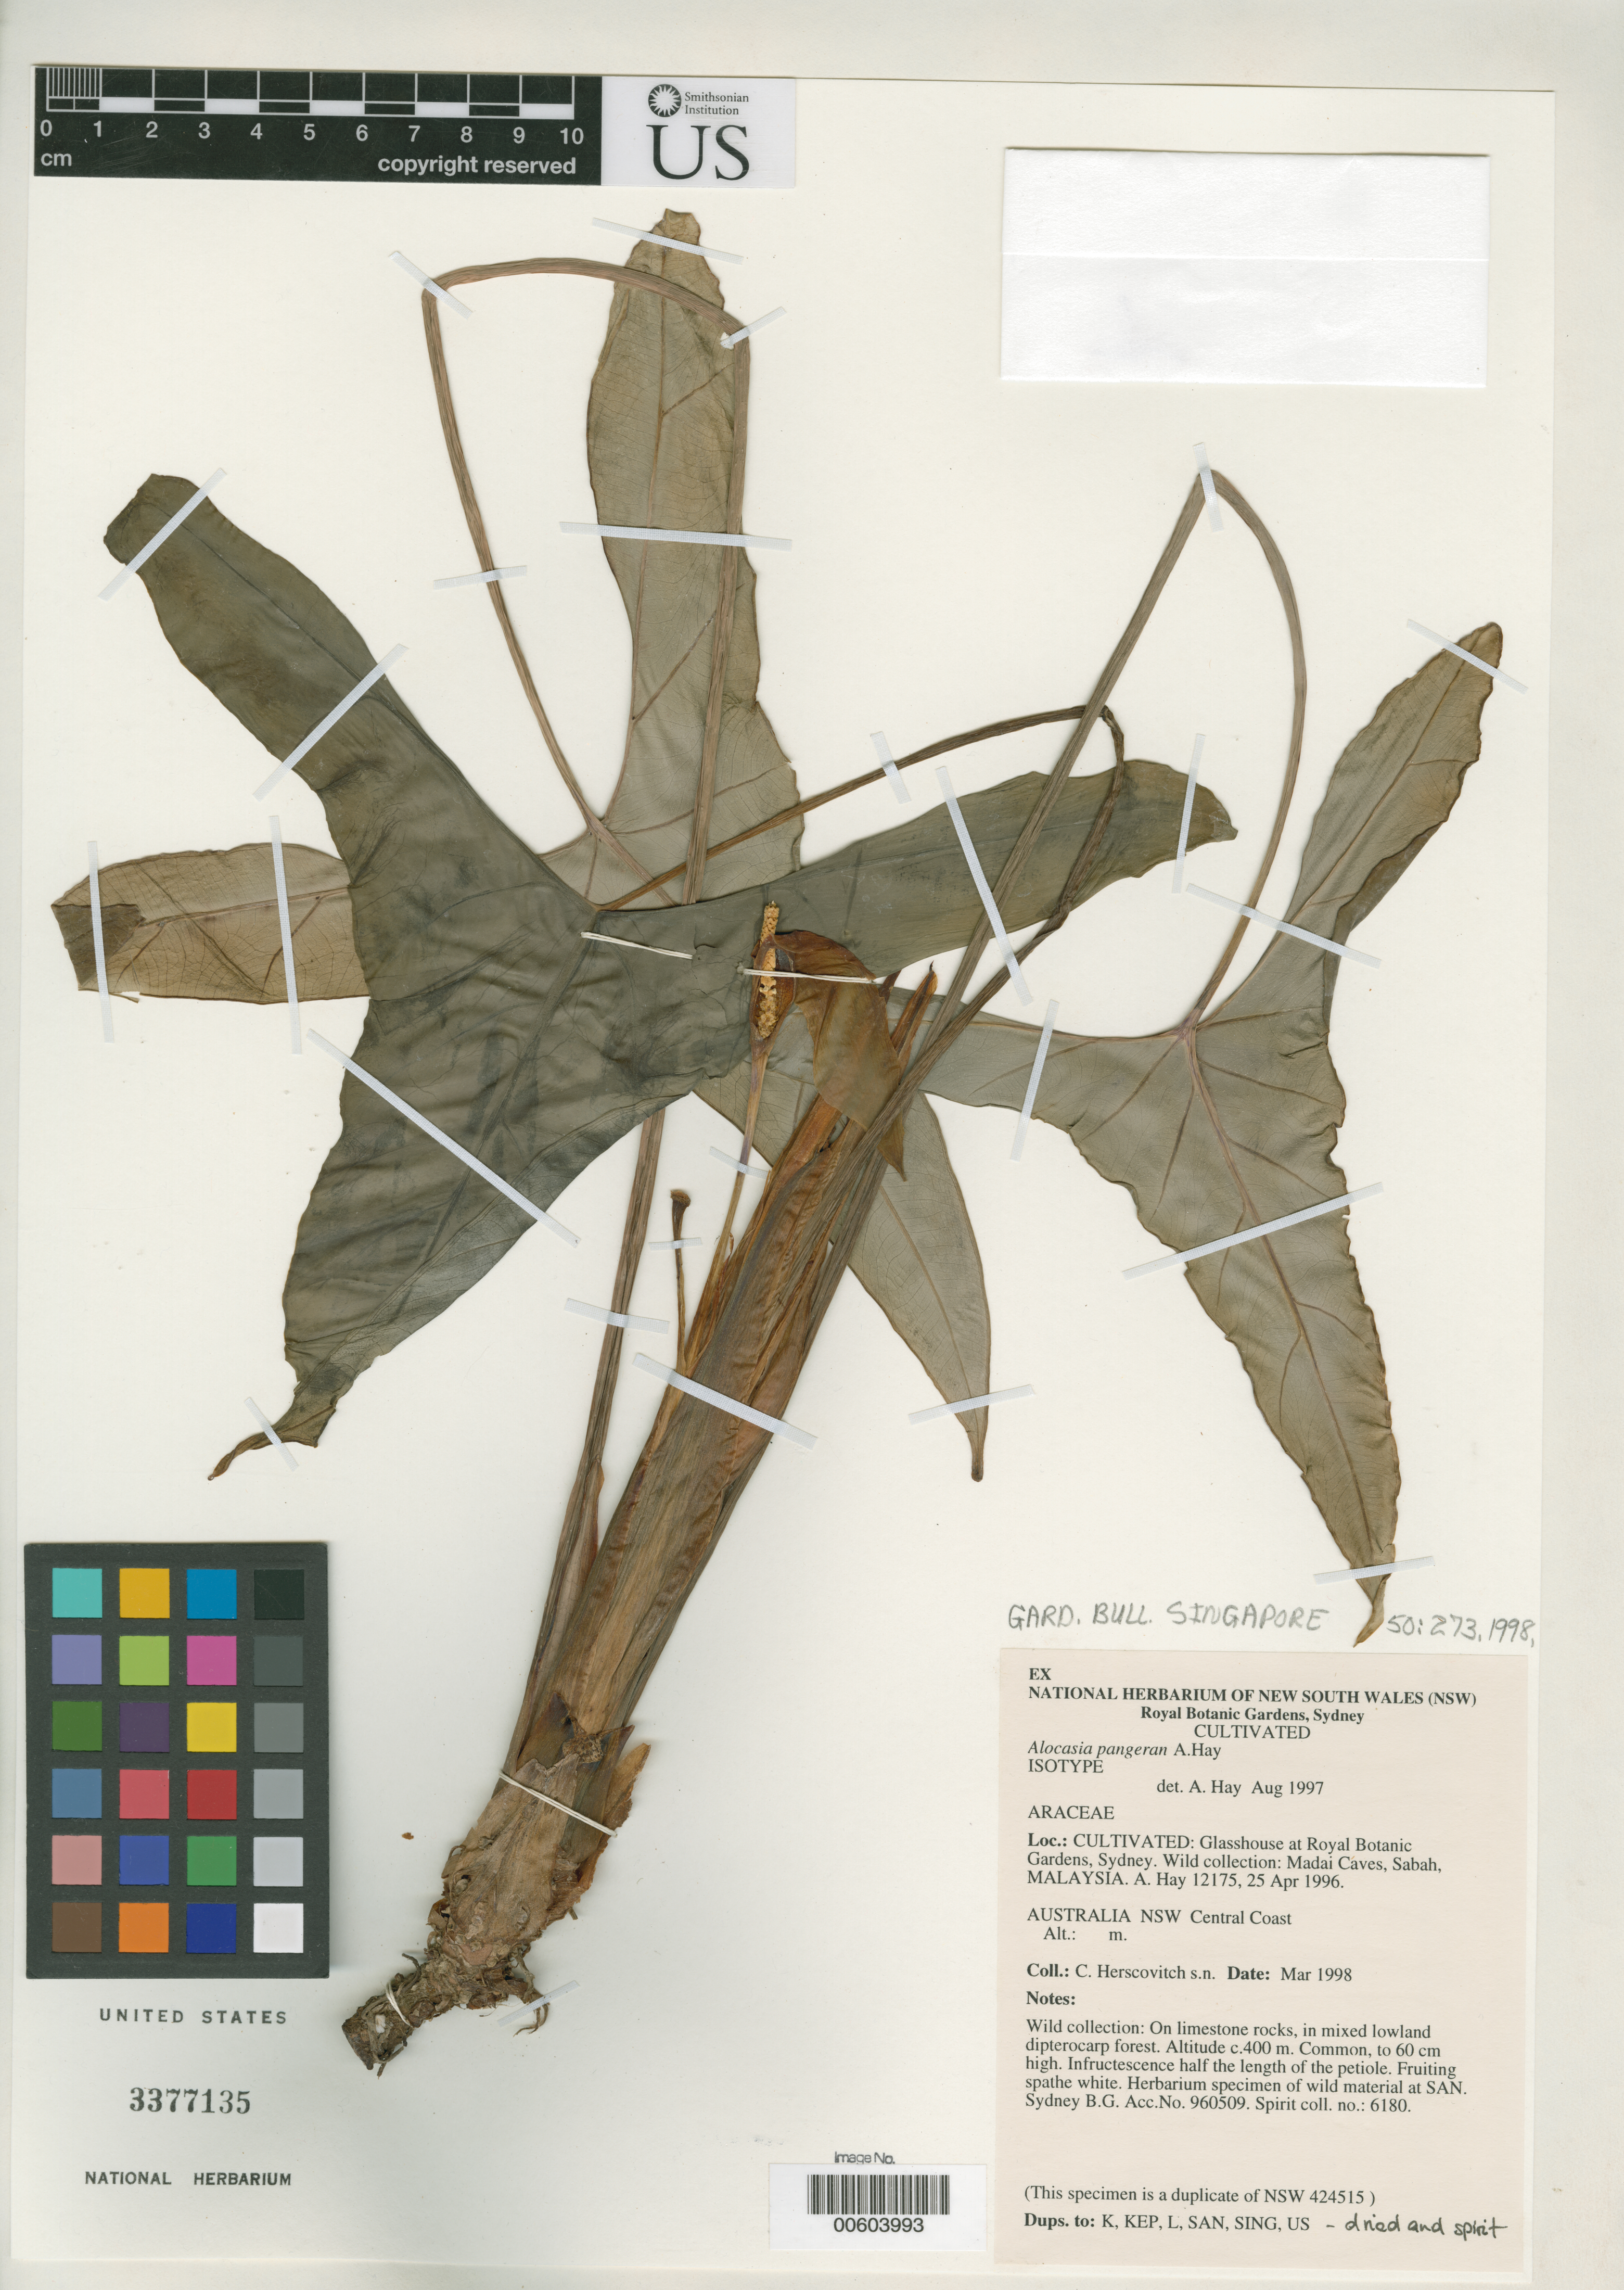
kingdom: Plantae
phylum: Tracheophyta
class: Liliopsida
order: Alismatales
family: Araceae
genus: Alocasia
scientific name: Alocasia pangeran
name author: A. Hay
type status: Isotype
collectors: A. Hay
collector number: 12175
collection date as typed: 25 Apr 1996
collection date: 1996-04-25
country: Malaysia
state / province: Sabah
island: Borneo Island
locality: Madai Caves.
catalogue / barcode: US 3377135